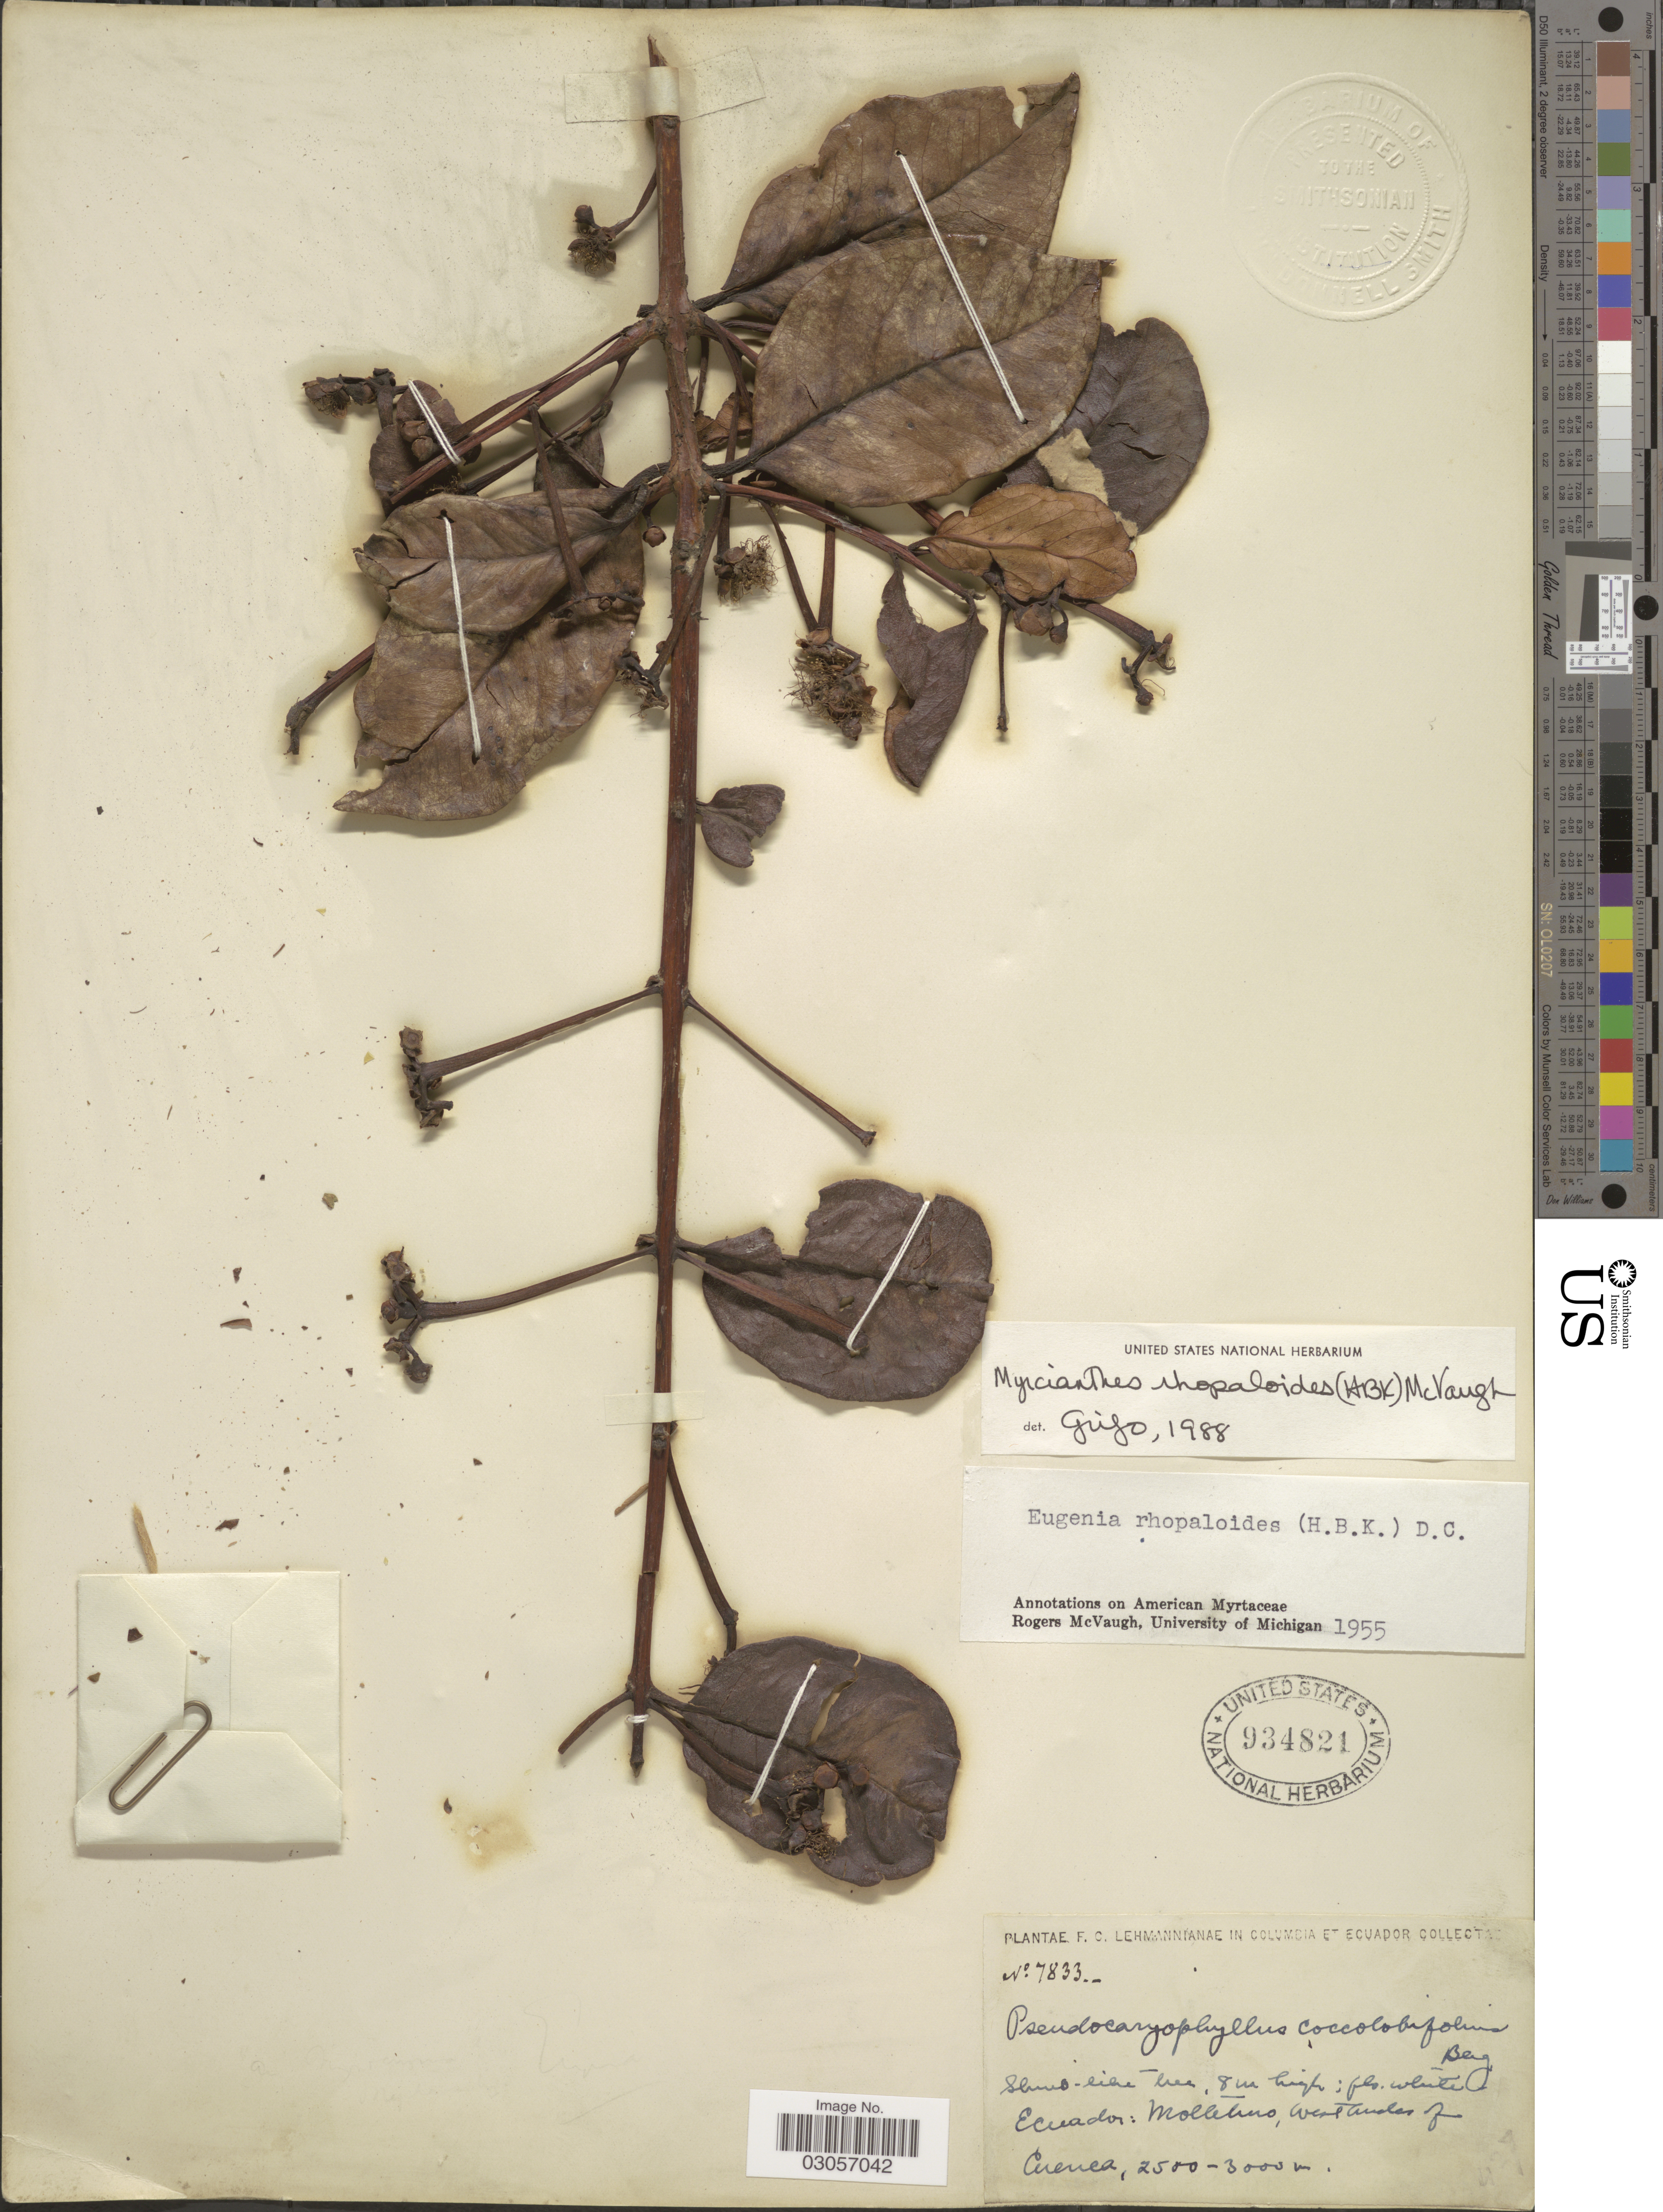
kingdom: Plantae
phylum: Tracheophyta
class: Magnoliopsida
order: Myrtales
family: Myrtaceae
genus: Myrcianthes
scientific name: Myrcianthes rhopaloides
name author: (Kunth) McVaugh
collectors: F. C. Lehmann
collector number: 7833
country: Ecuador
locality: Molleturo, West Andes of Cuenca.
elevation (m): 2500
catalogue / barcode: US 934821